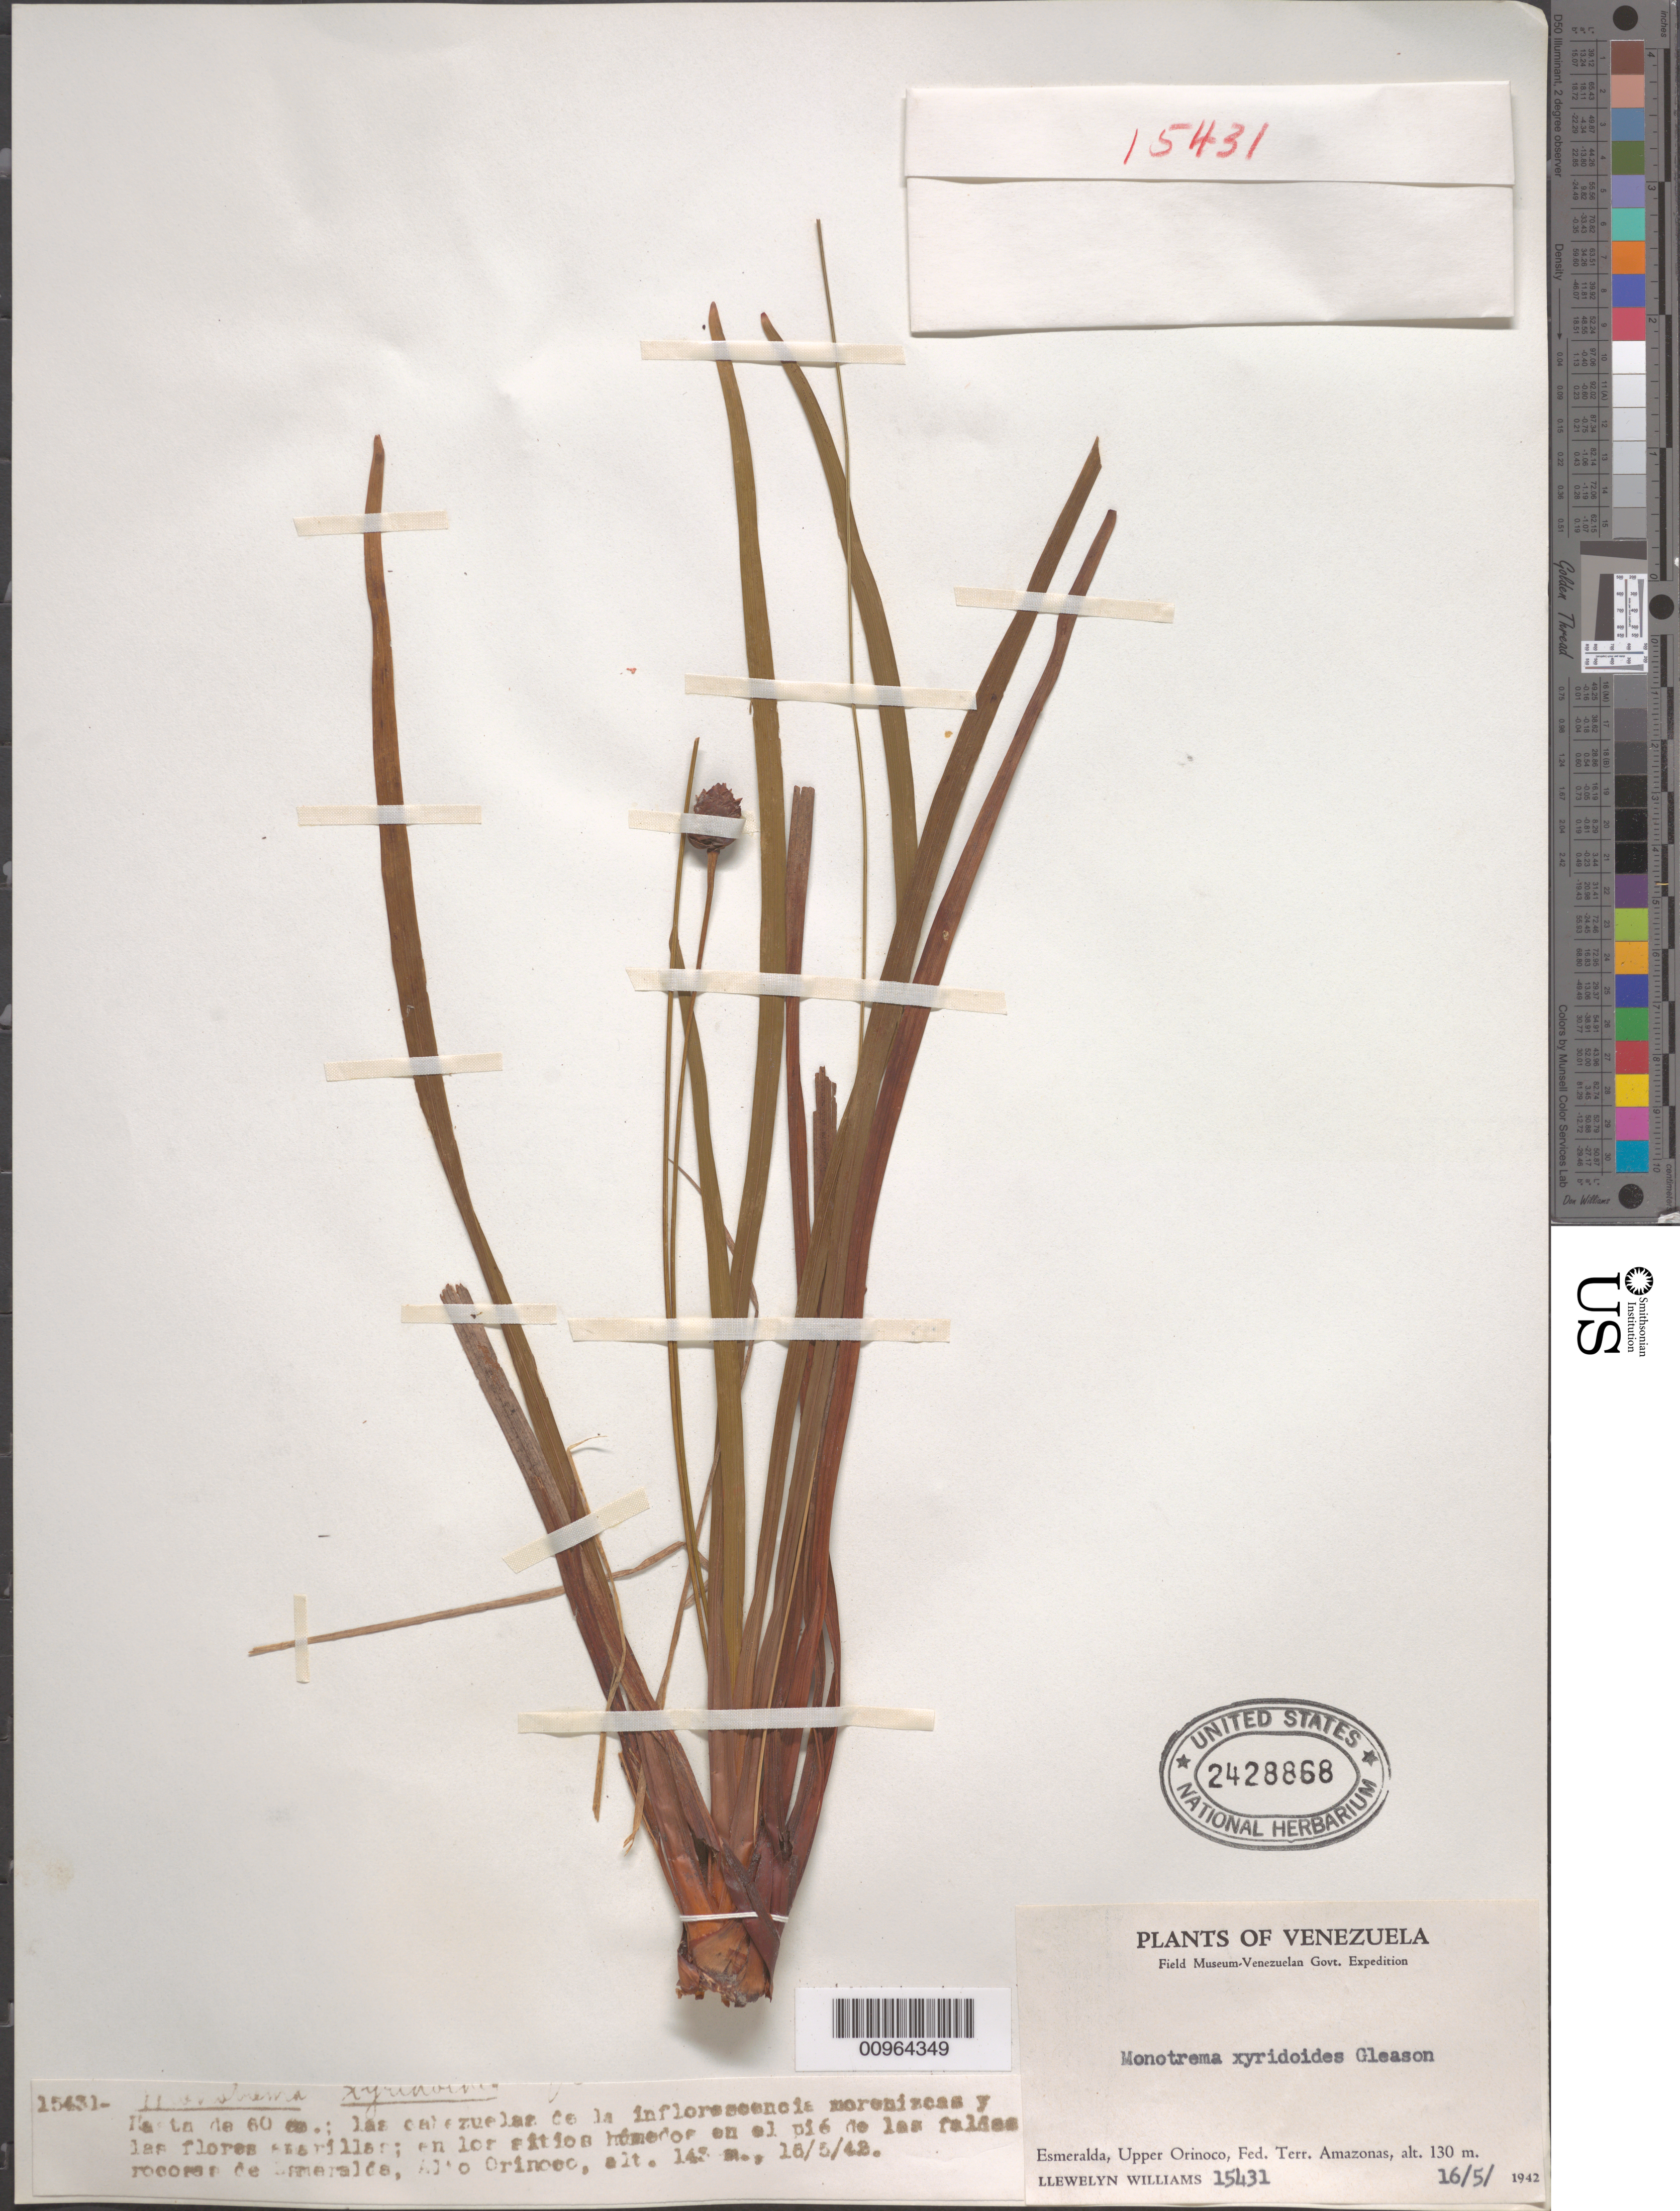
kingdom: Plantae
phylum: Tracheophyta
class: Liliopsida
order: Poales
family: Rapateaceae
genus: Monotrema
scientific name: Monotrema xyridoides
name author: Gleason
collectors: Ll. Williams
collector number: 15431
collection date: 1942-05-16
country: Venezuela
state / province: Amazonas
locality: En el pié de las faldas rocoras de Esmeralda, Alto Orinoco. Esmeralda, Upper Orinoco, Fed. Terr. Amazonas.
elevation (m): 130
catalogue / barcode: US 2428868